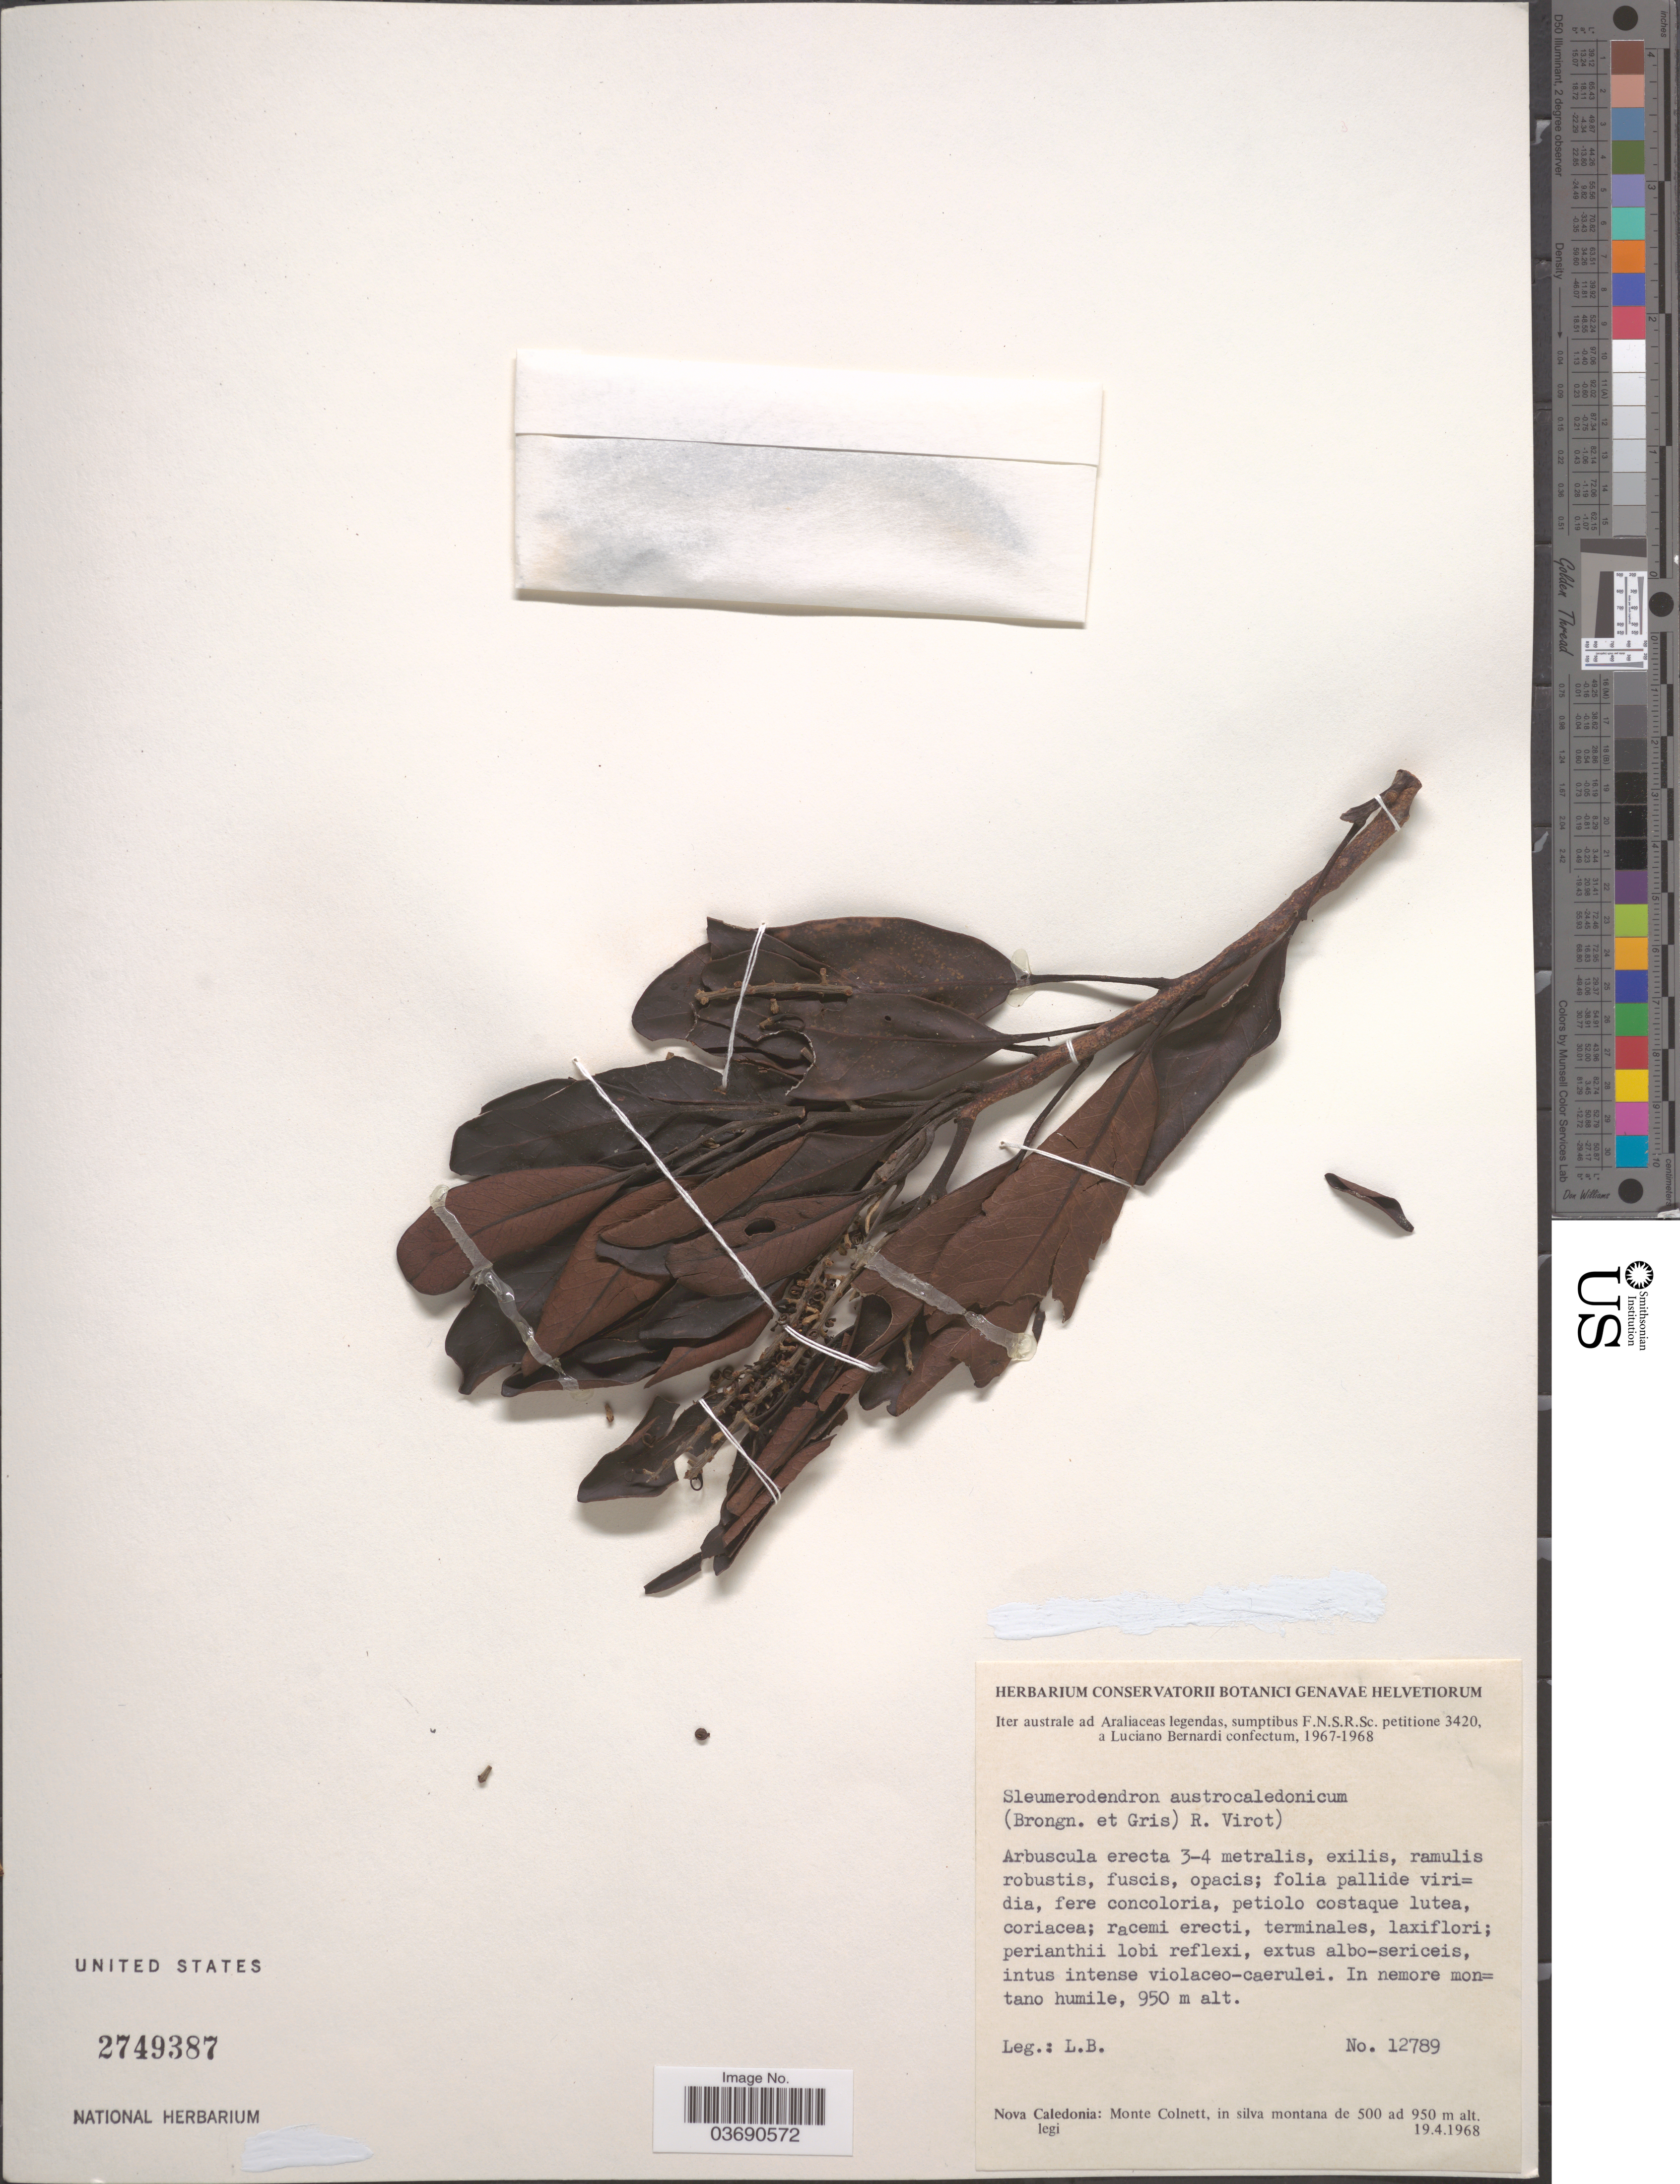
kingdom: Plantae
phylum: Tracheophyta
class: Magnoliopsida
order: Proteales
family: Proteaceae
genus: Sleumerodendron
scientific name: Sleumerodendron austro-caledonicum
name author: (Brongn.) R. Virot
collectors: L. Bernardi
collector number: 12789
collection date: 1968-04-19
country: New Caledonia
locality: Monte Colnett, in silva montana.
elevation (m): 500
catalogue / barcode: US 2749387